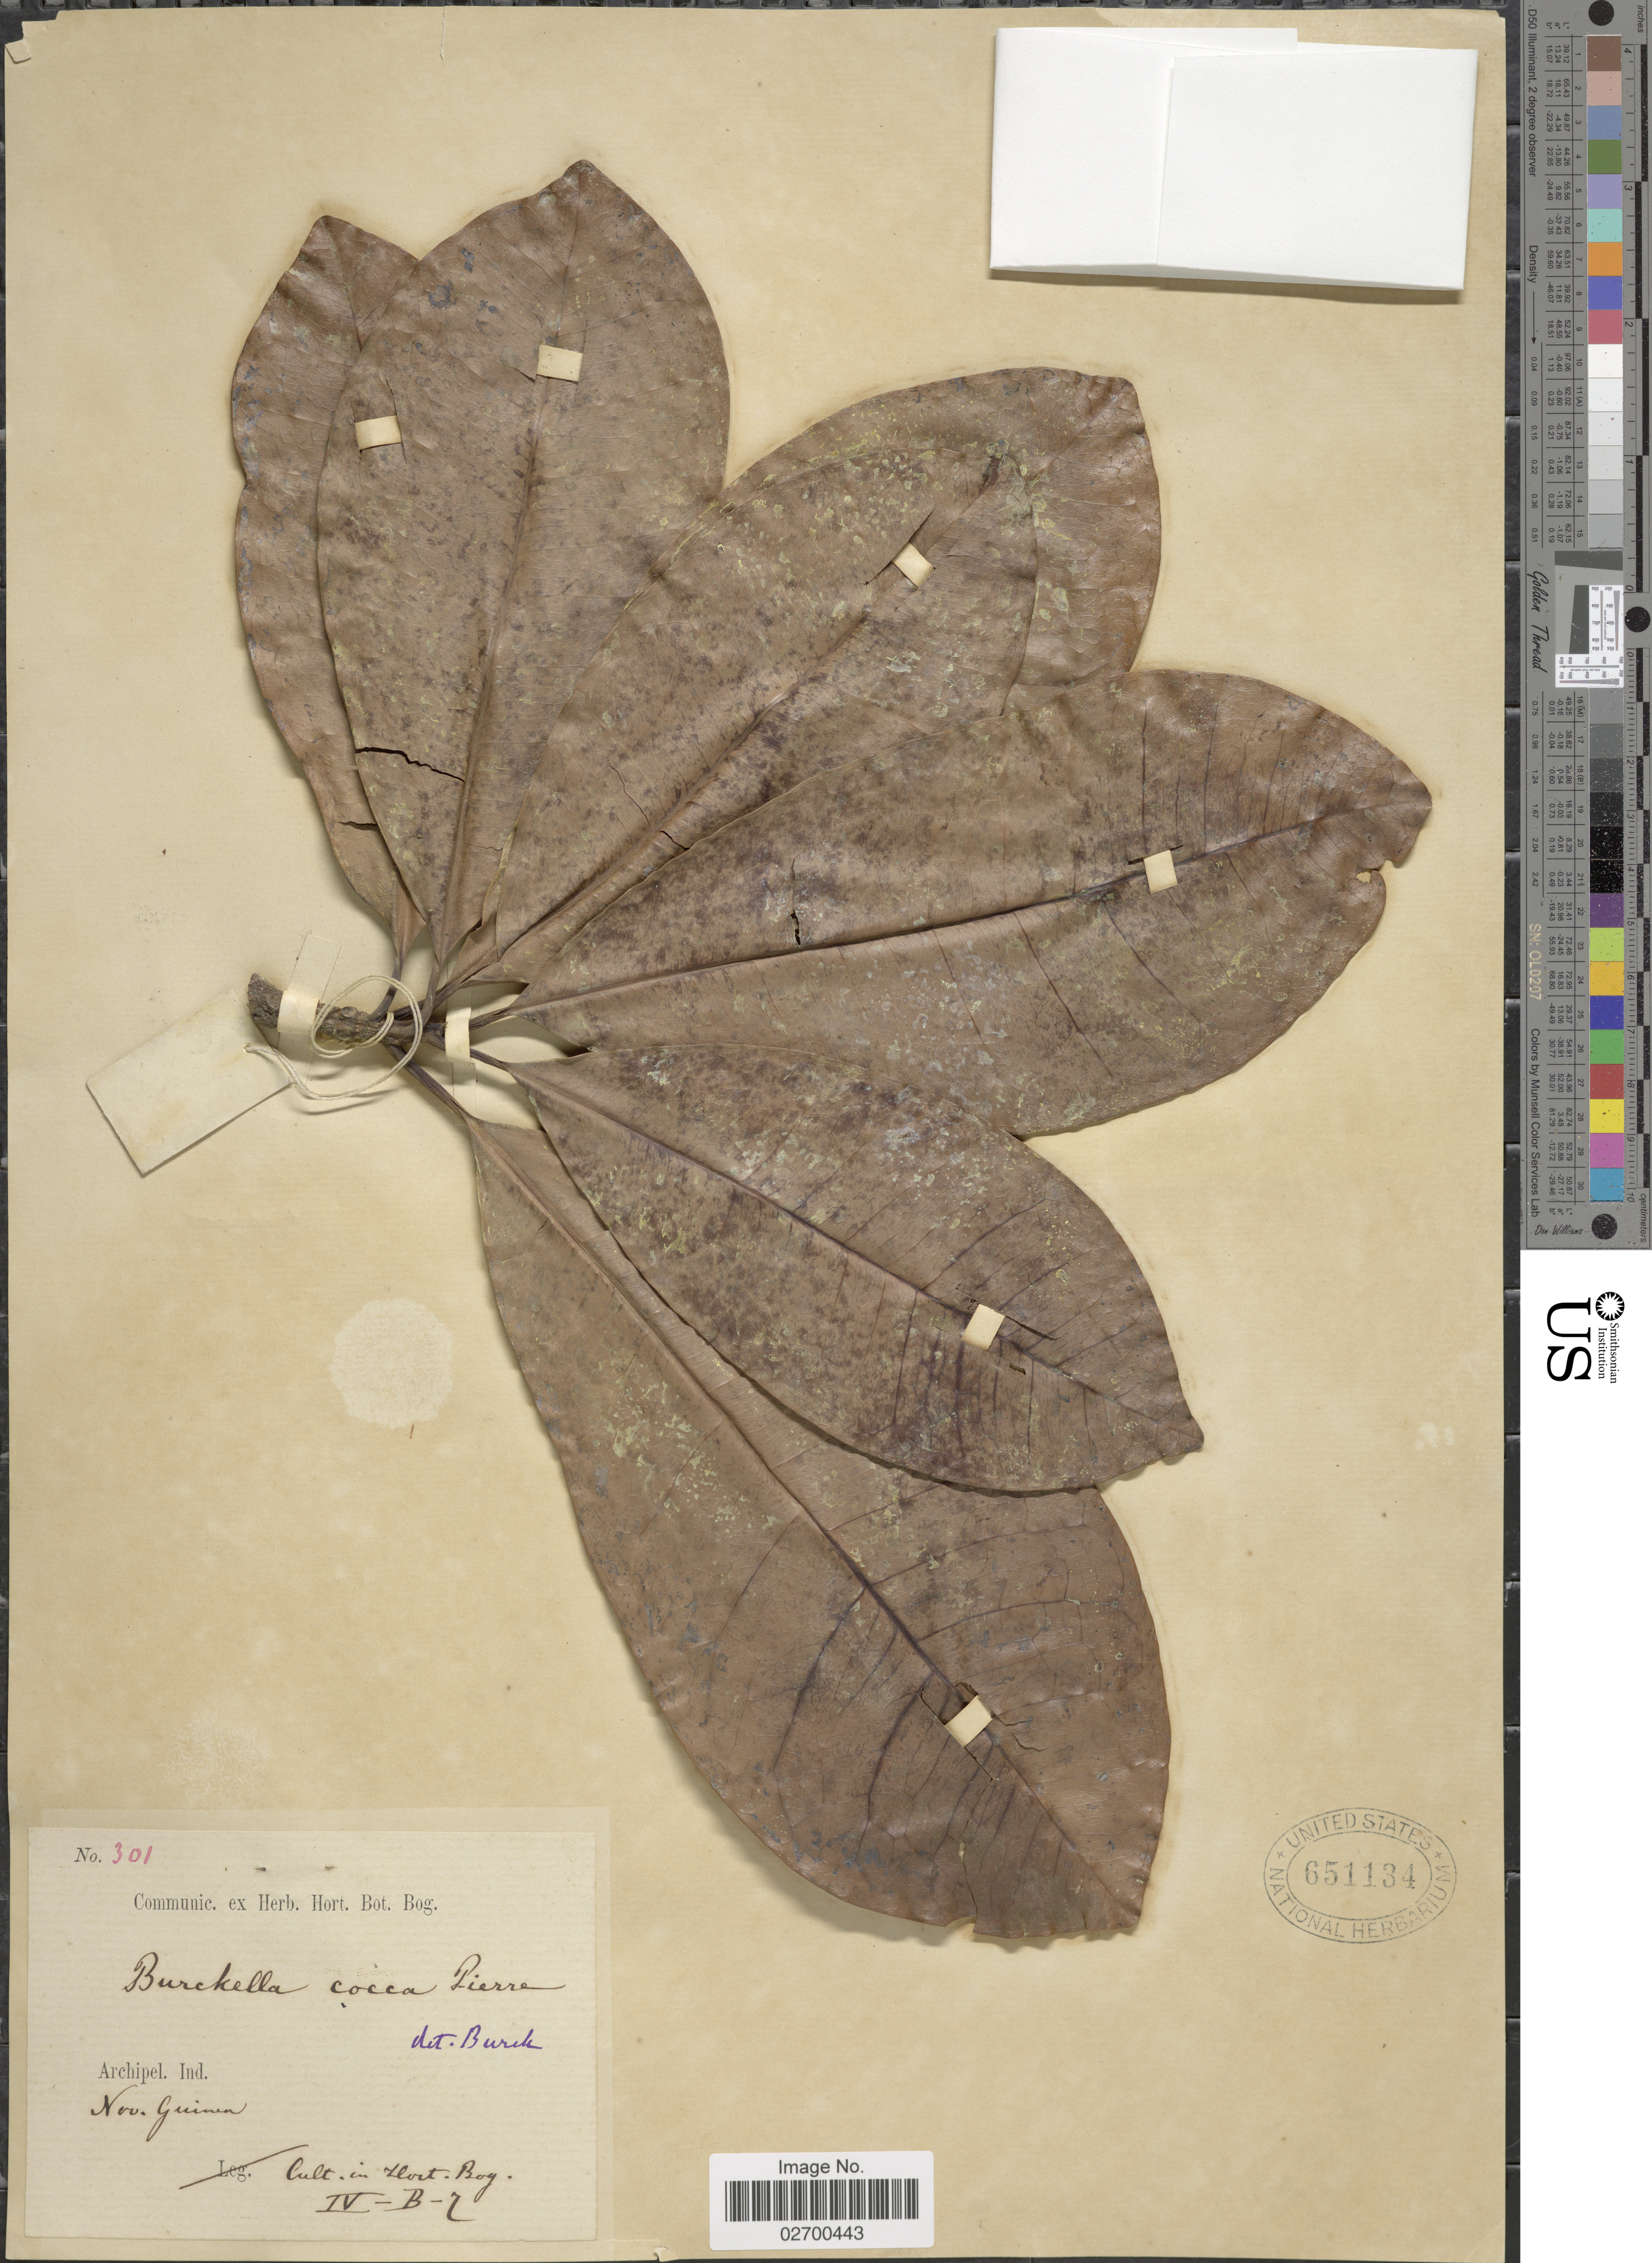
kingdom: Plantae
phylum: Tracheophyta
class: Magnoliopsida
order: Ericales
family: Sapotaceae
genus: Burckella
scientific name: Burckella cocca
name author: (Scheff.) Pierre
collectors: ex herb. Hort. Bot. Bog.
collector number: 301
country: Indonesia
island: New Guinea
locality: Archipel. Ind. Nov. Guinea. Cult. in Hort. Bog. IV-B-7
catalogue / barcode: US 651134